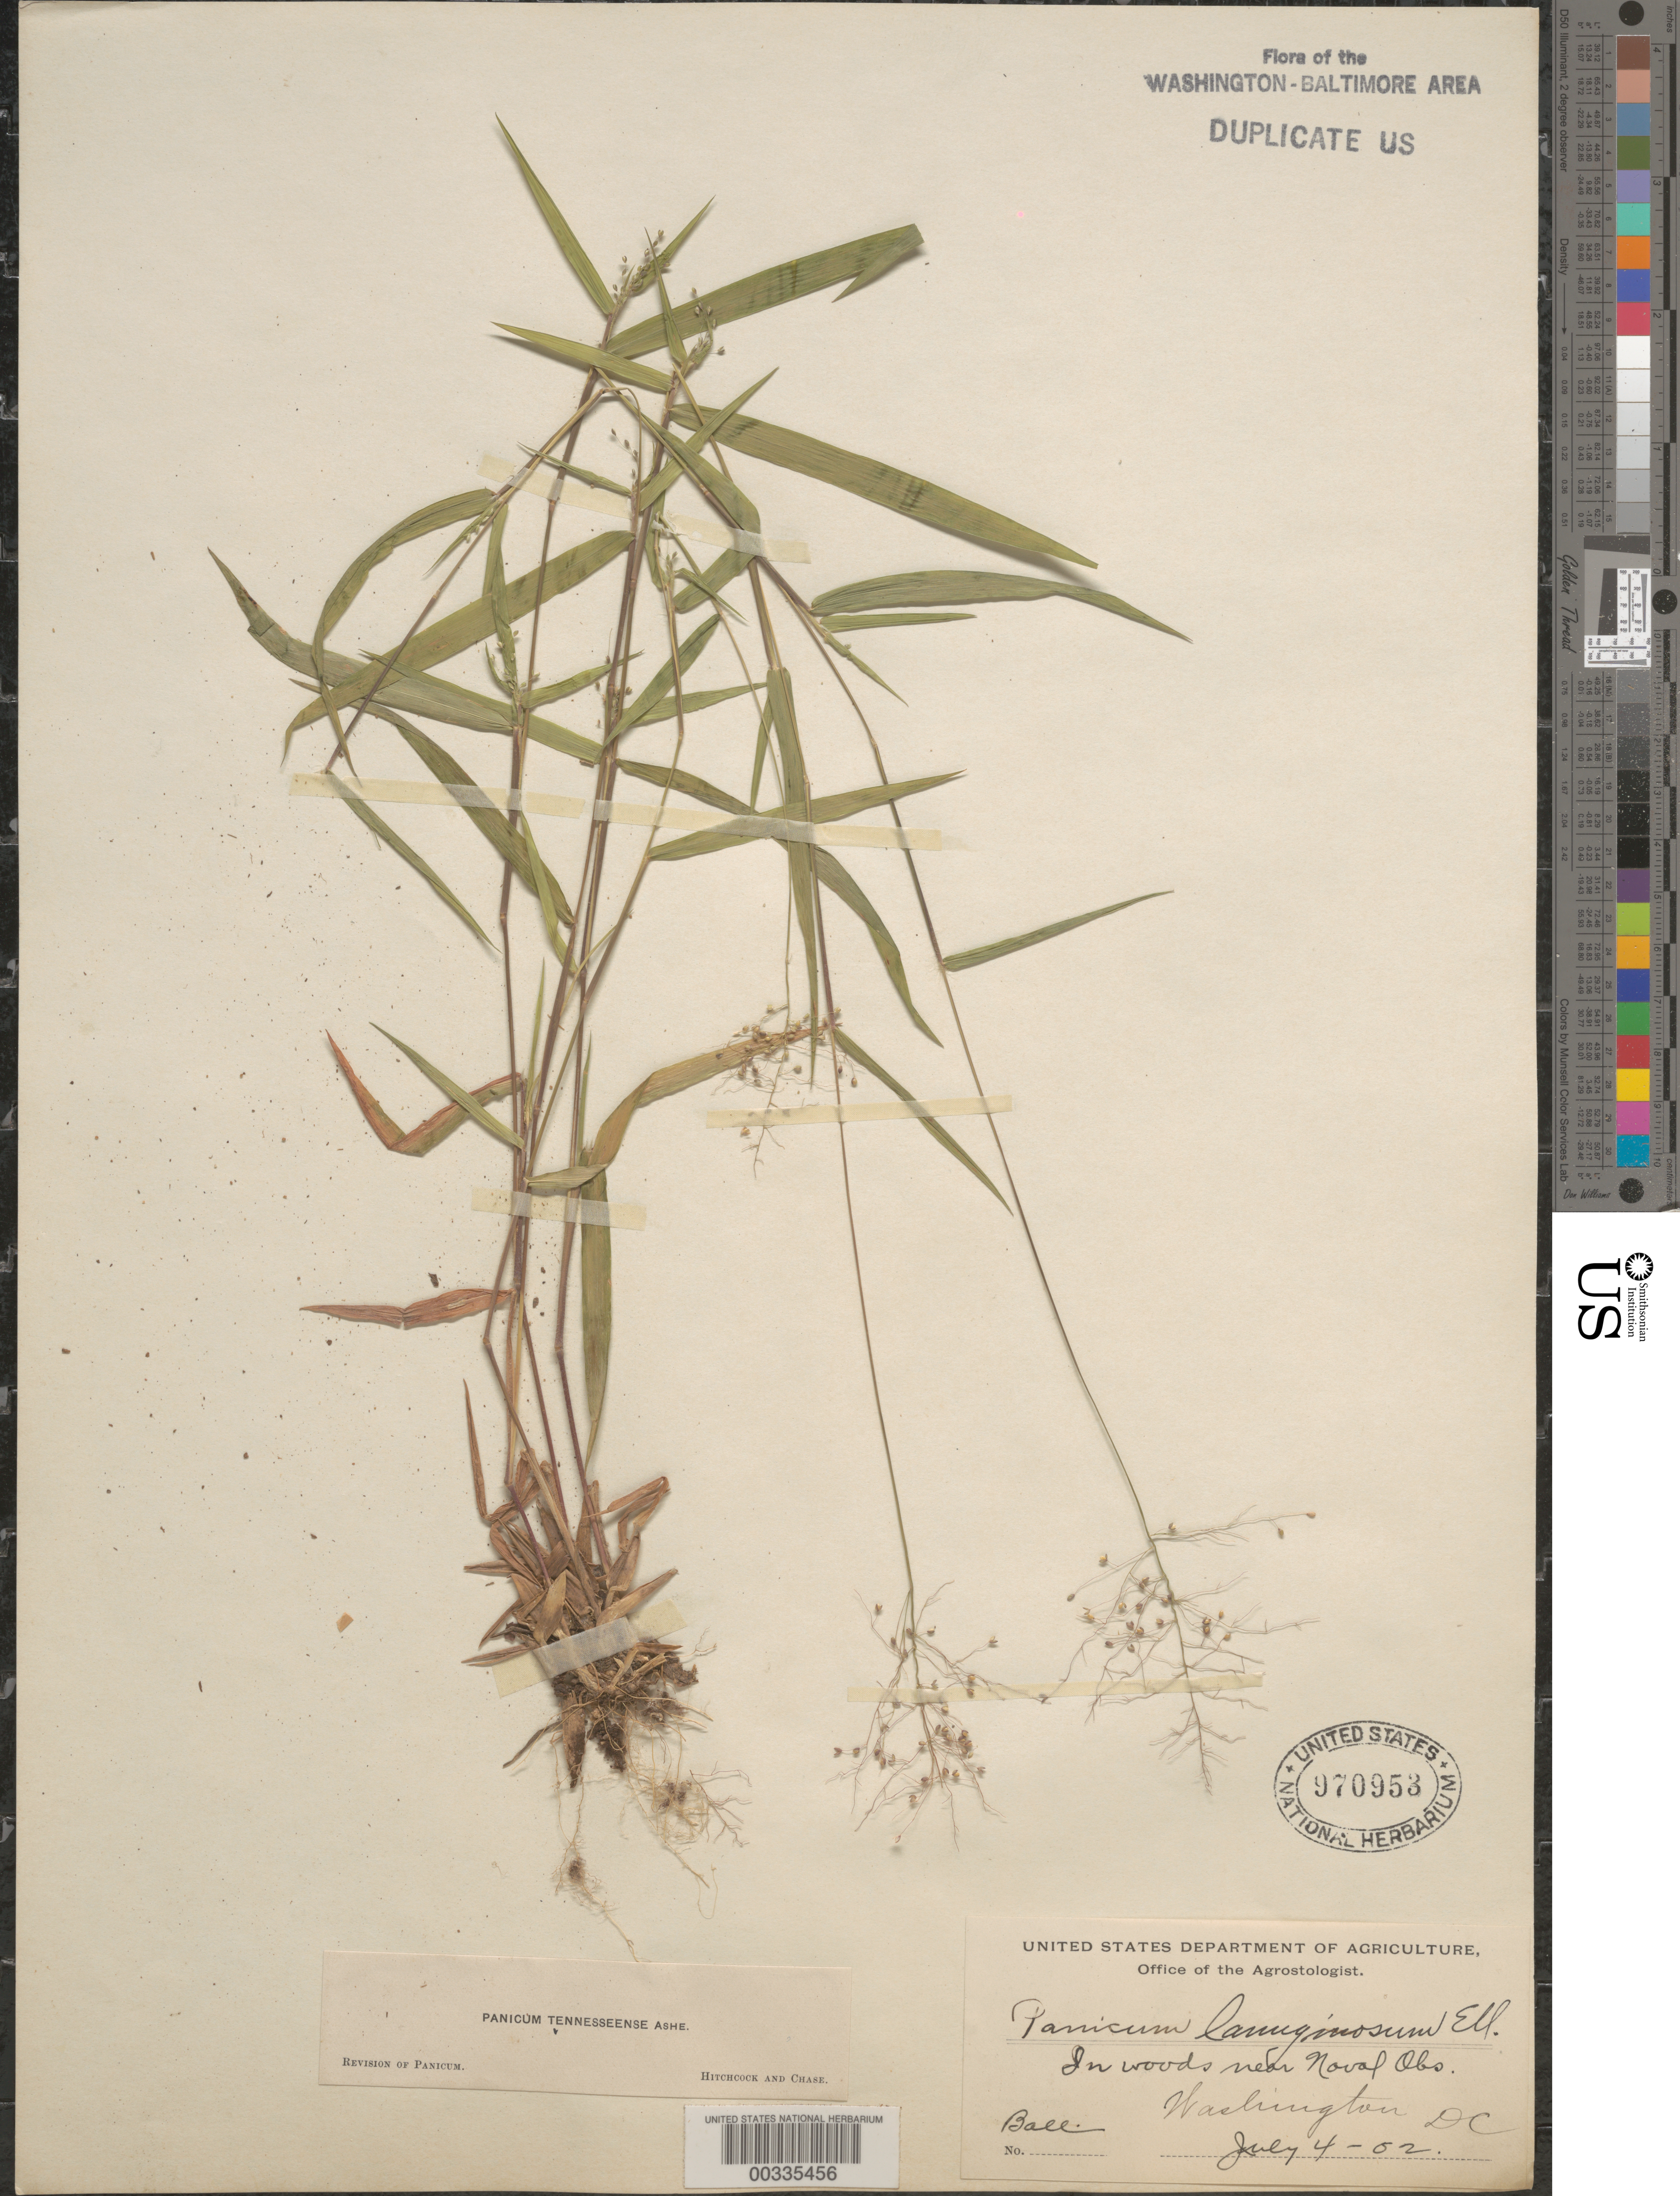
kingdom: Plantae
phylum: Tracheophyta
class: Liliopsida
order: Poales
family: Poaceae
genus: Dichanthelium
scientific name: Dichanthelium acuminatum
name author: (Sw.) Gould & C.A. Clark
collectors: -- Ball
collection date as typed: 04 Jul 1902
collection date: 1902-07-04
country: United States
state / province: District of Columbia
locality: Near Naval Obs.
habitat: Woods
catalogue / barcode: US 970953